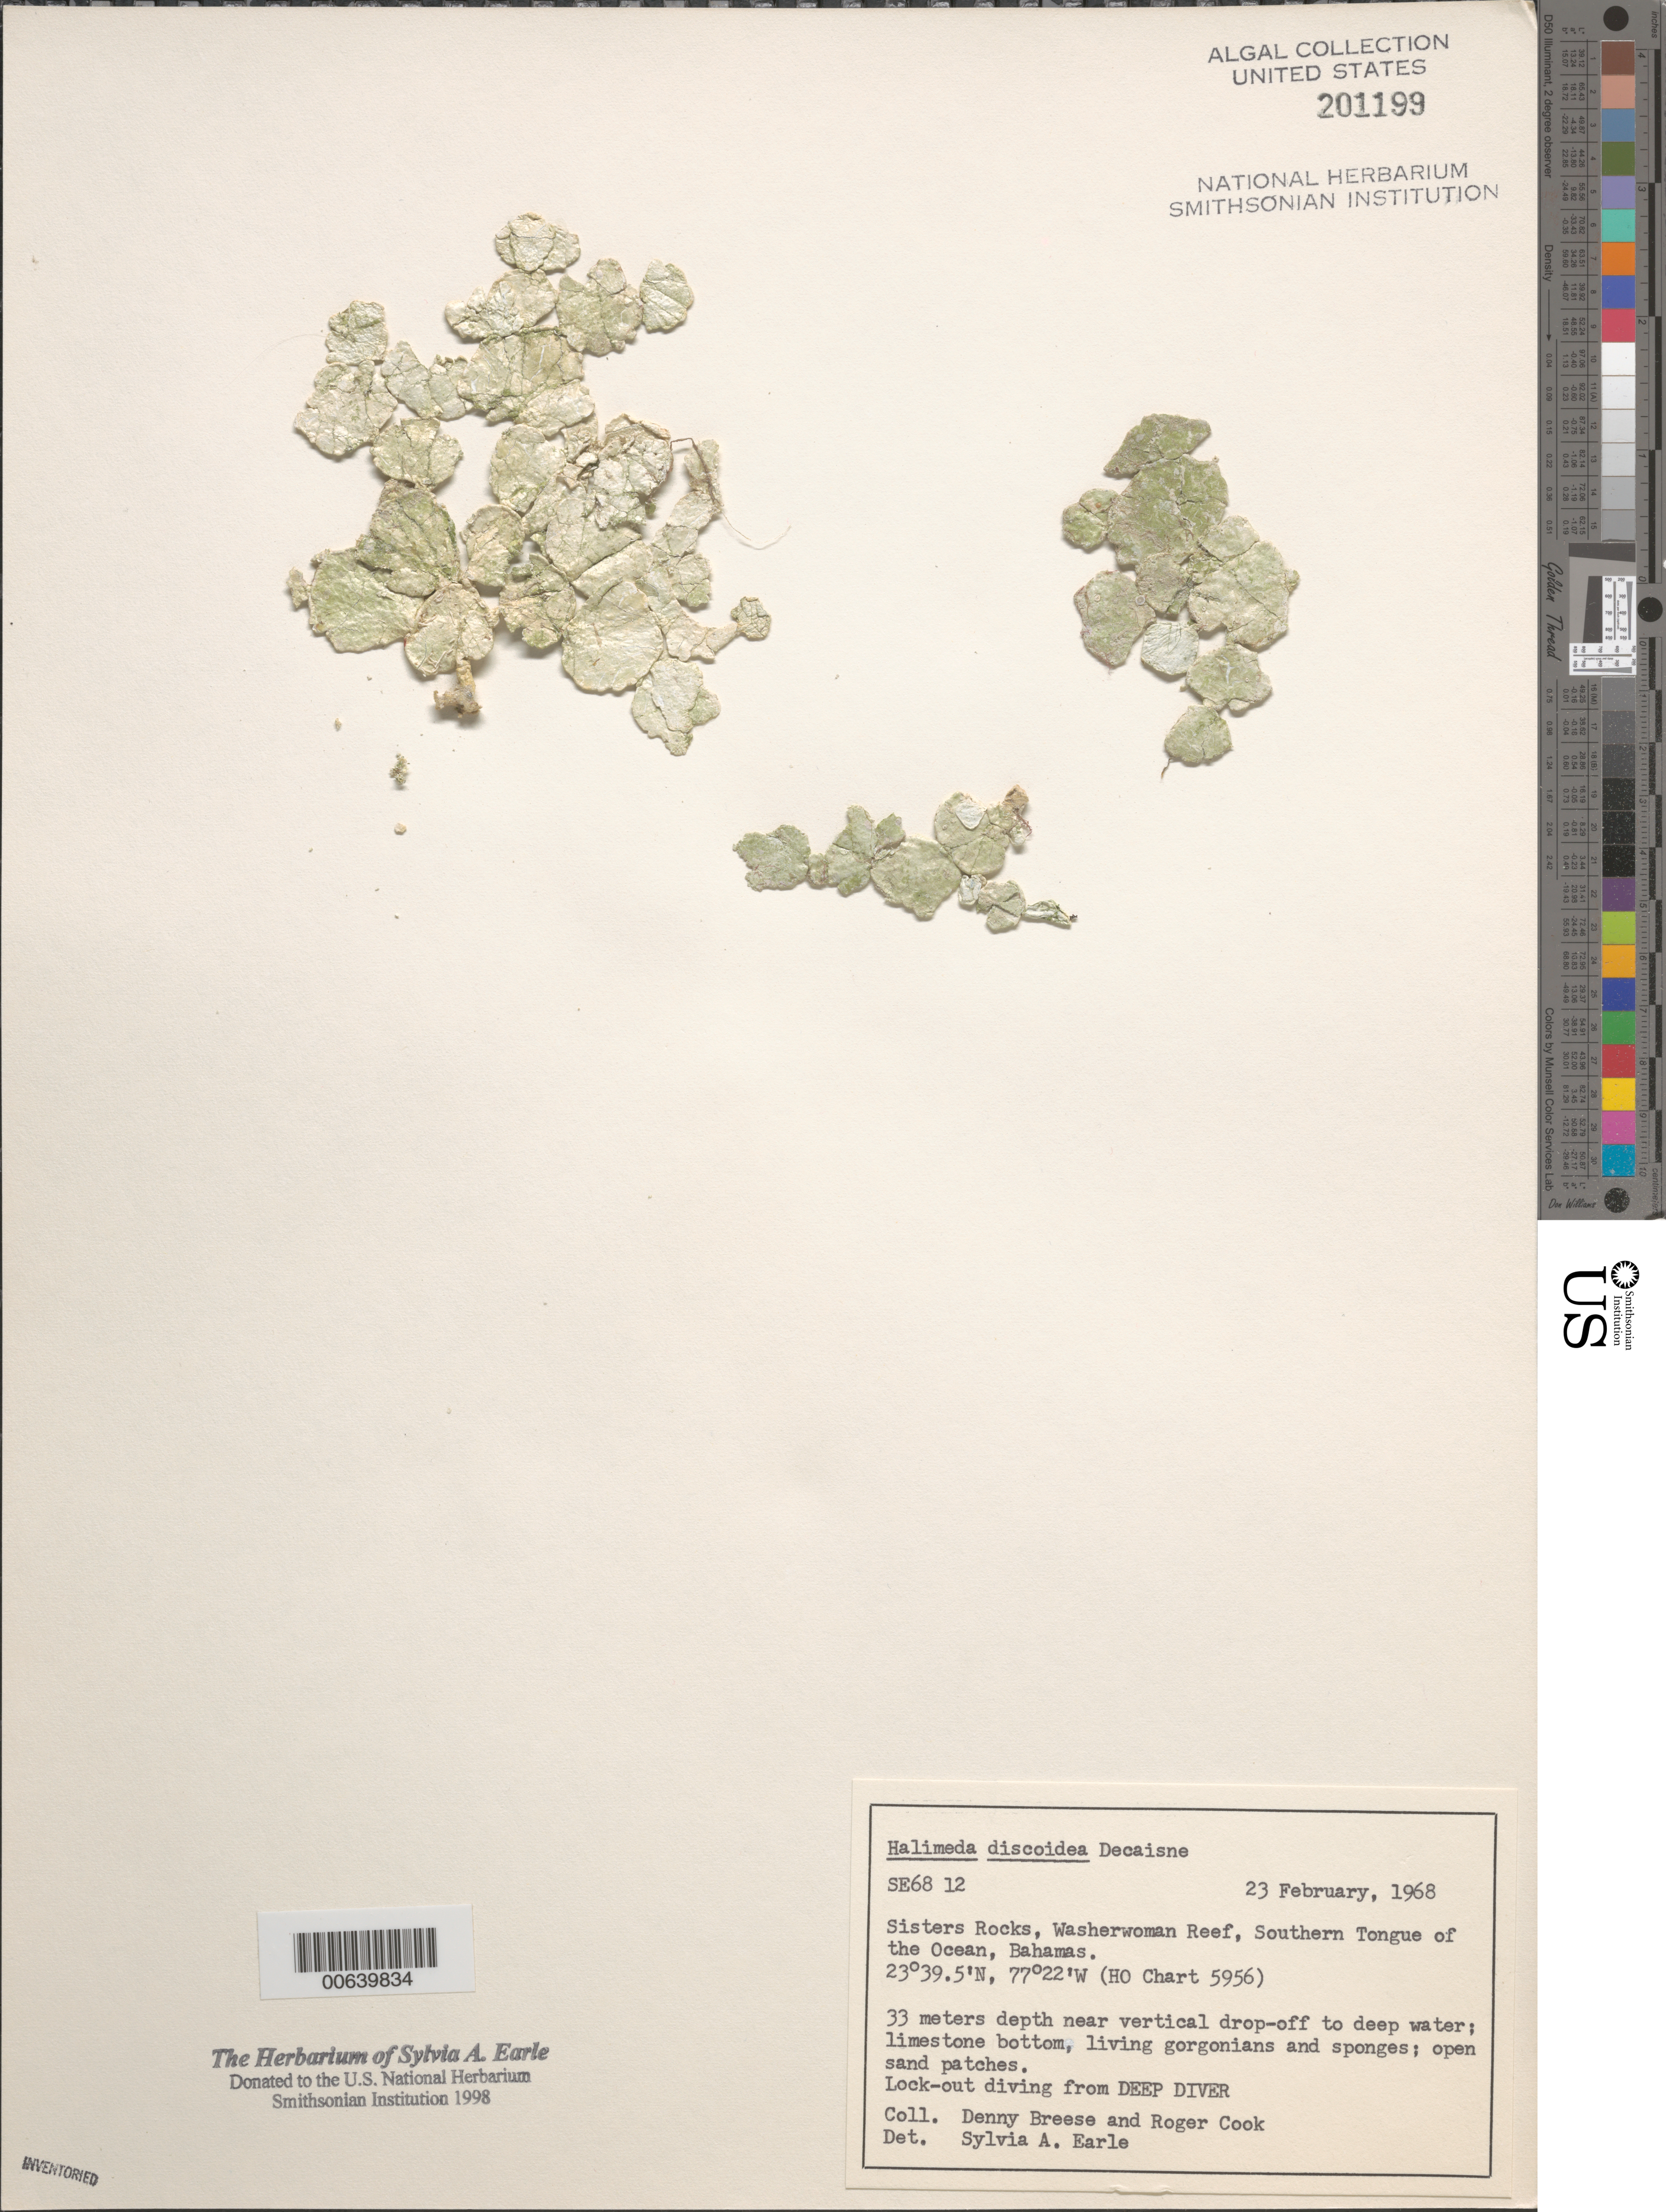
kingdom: Plantae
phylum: Chlorophyta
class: Ulvophyceae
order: Bryopsidales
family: Halimedaceae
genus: Halimeda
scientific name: Halimeda discoidea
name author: Decne.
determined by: Earle, S. A.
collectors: D. Breese & R. Cook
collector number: SE 6812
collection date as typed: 23 Feb 1968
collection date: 1968-02-23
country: Bahamas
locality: Sisters Rocks, Washerwoman Reef, Southern Tongue of the Ocean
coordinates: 23 39.5' N, 77 22' W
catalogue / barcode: US 201199